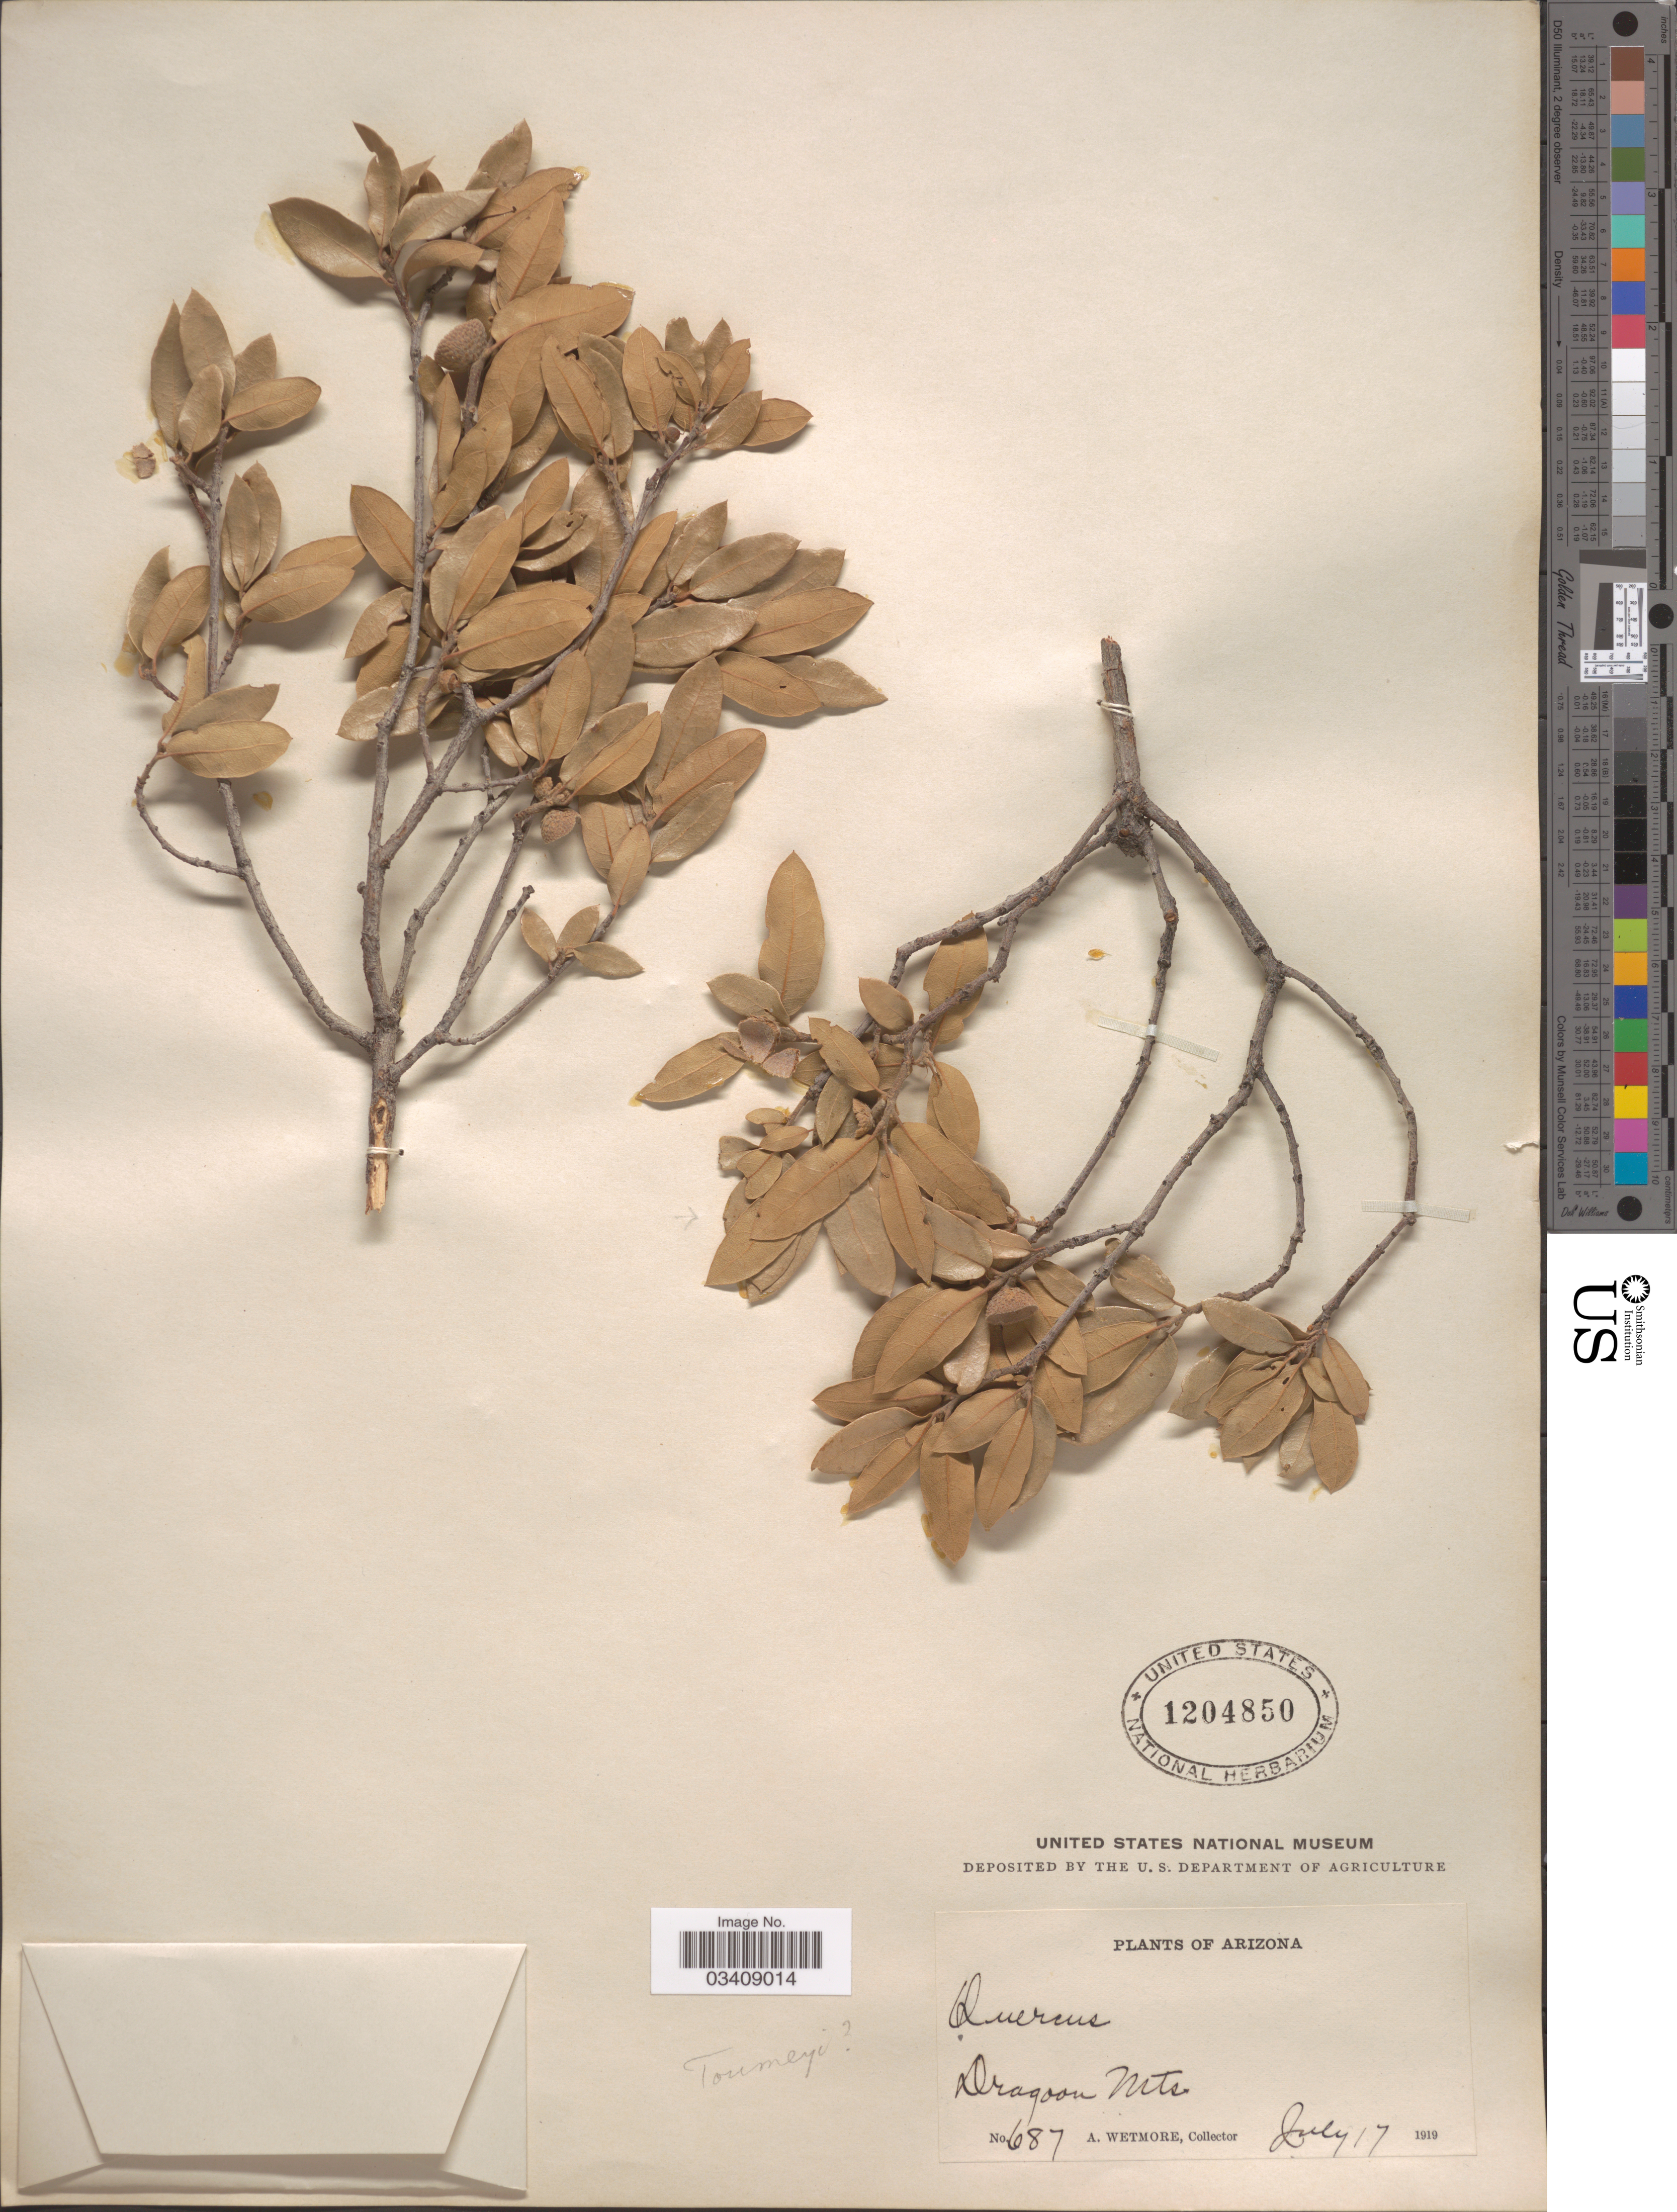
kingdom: Plantae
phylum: Tracheophyta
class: Magnoliopsida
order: Fagales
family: Fagaceae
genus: Quercus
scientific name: Quercus toumeyi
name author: Sarg.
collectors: A. Wetmore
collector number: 687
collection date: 1919-07-17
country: United States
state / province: Arizona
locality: Dragoon Mts.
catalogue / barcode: US 1204850